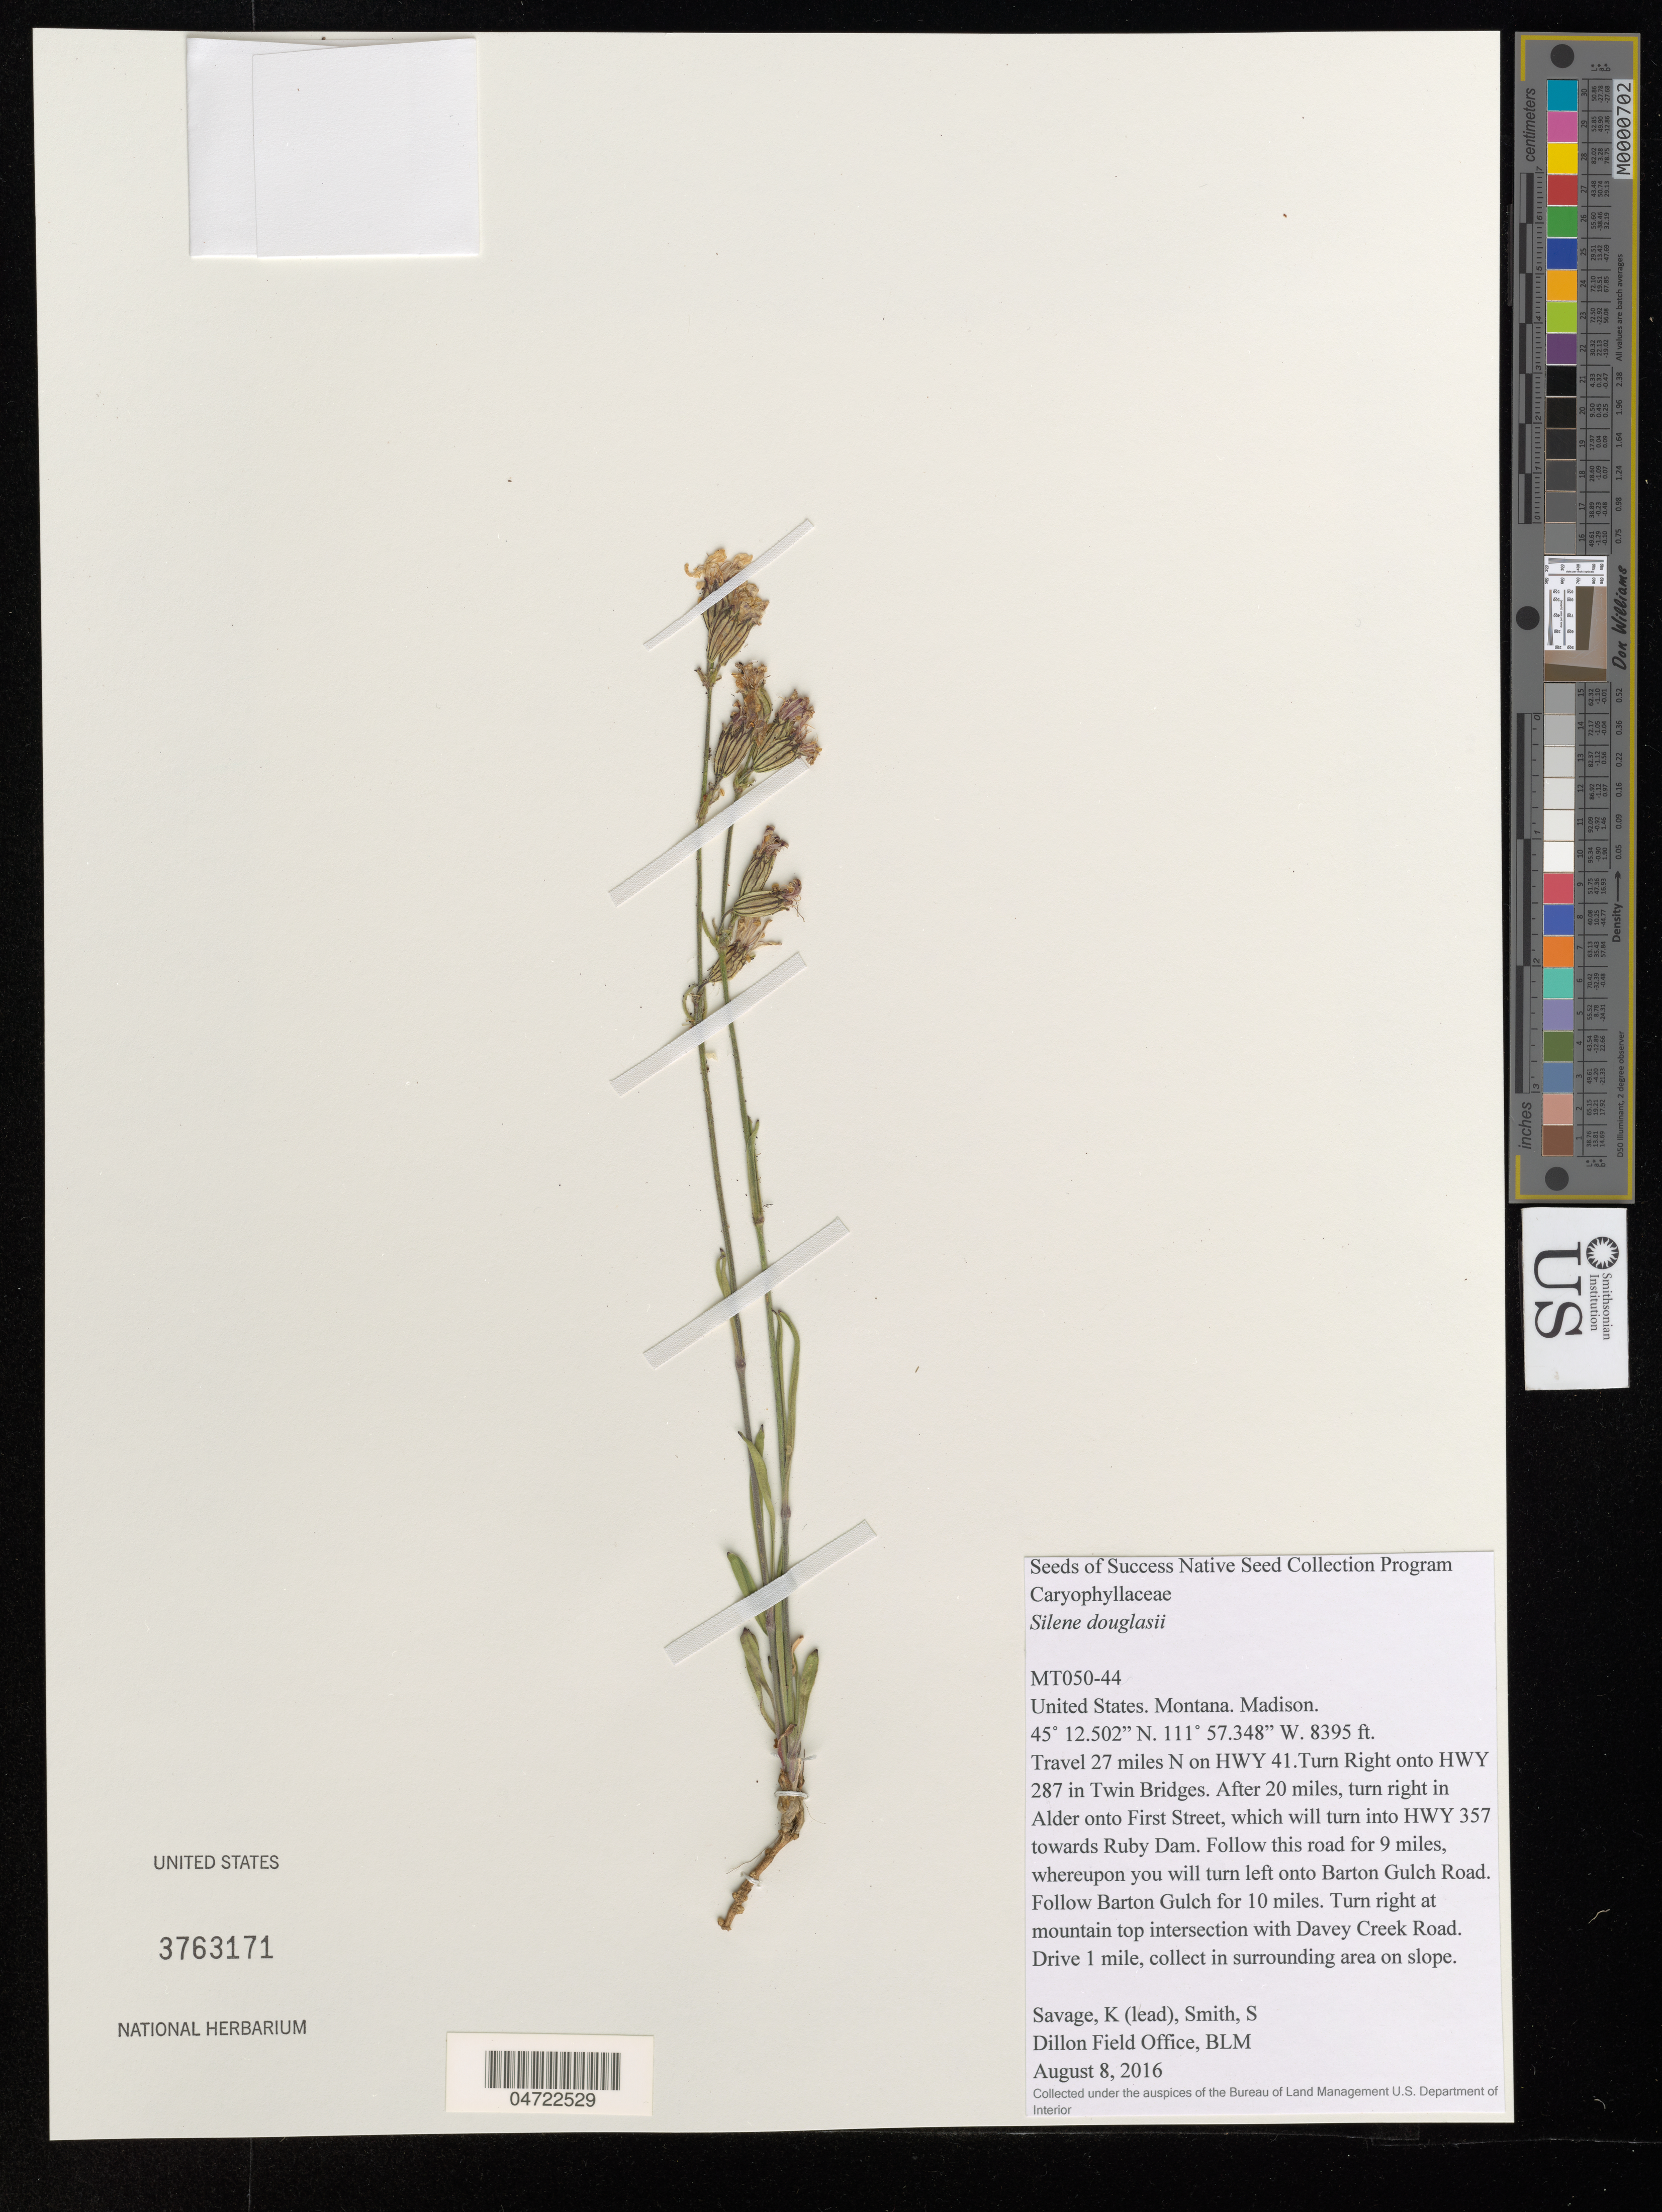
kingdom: Plantae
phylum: Tracheophyta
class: Magnoliopsida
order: Caryophyllales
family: Caryophyllaceae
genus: Silene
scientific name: Silene douglasii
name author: Hook.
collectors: K. Savage & S. Smith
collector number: MT050-44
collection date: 2016-08-08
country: United States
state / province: Montana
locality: Madison. Travel 27 miles N on HWY 41. Turn Right onto HWY 287 in Twin Bridges. After 20 miles, turn right in Alder onto First Street, which will turn into HWY 357 towards Ruby Dam. Follow this road for 9 miles, whereupon you will turn left onto Barton Gulch Road. Follow Barton Gulch for 10 miles. Turn right at mountain top intersection with Davey Creek Road. Drive 1 mile, collect in surrounding area on slope.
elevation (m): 2559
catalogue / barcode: US 3763171